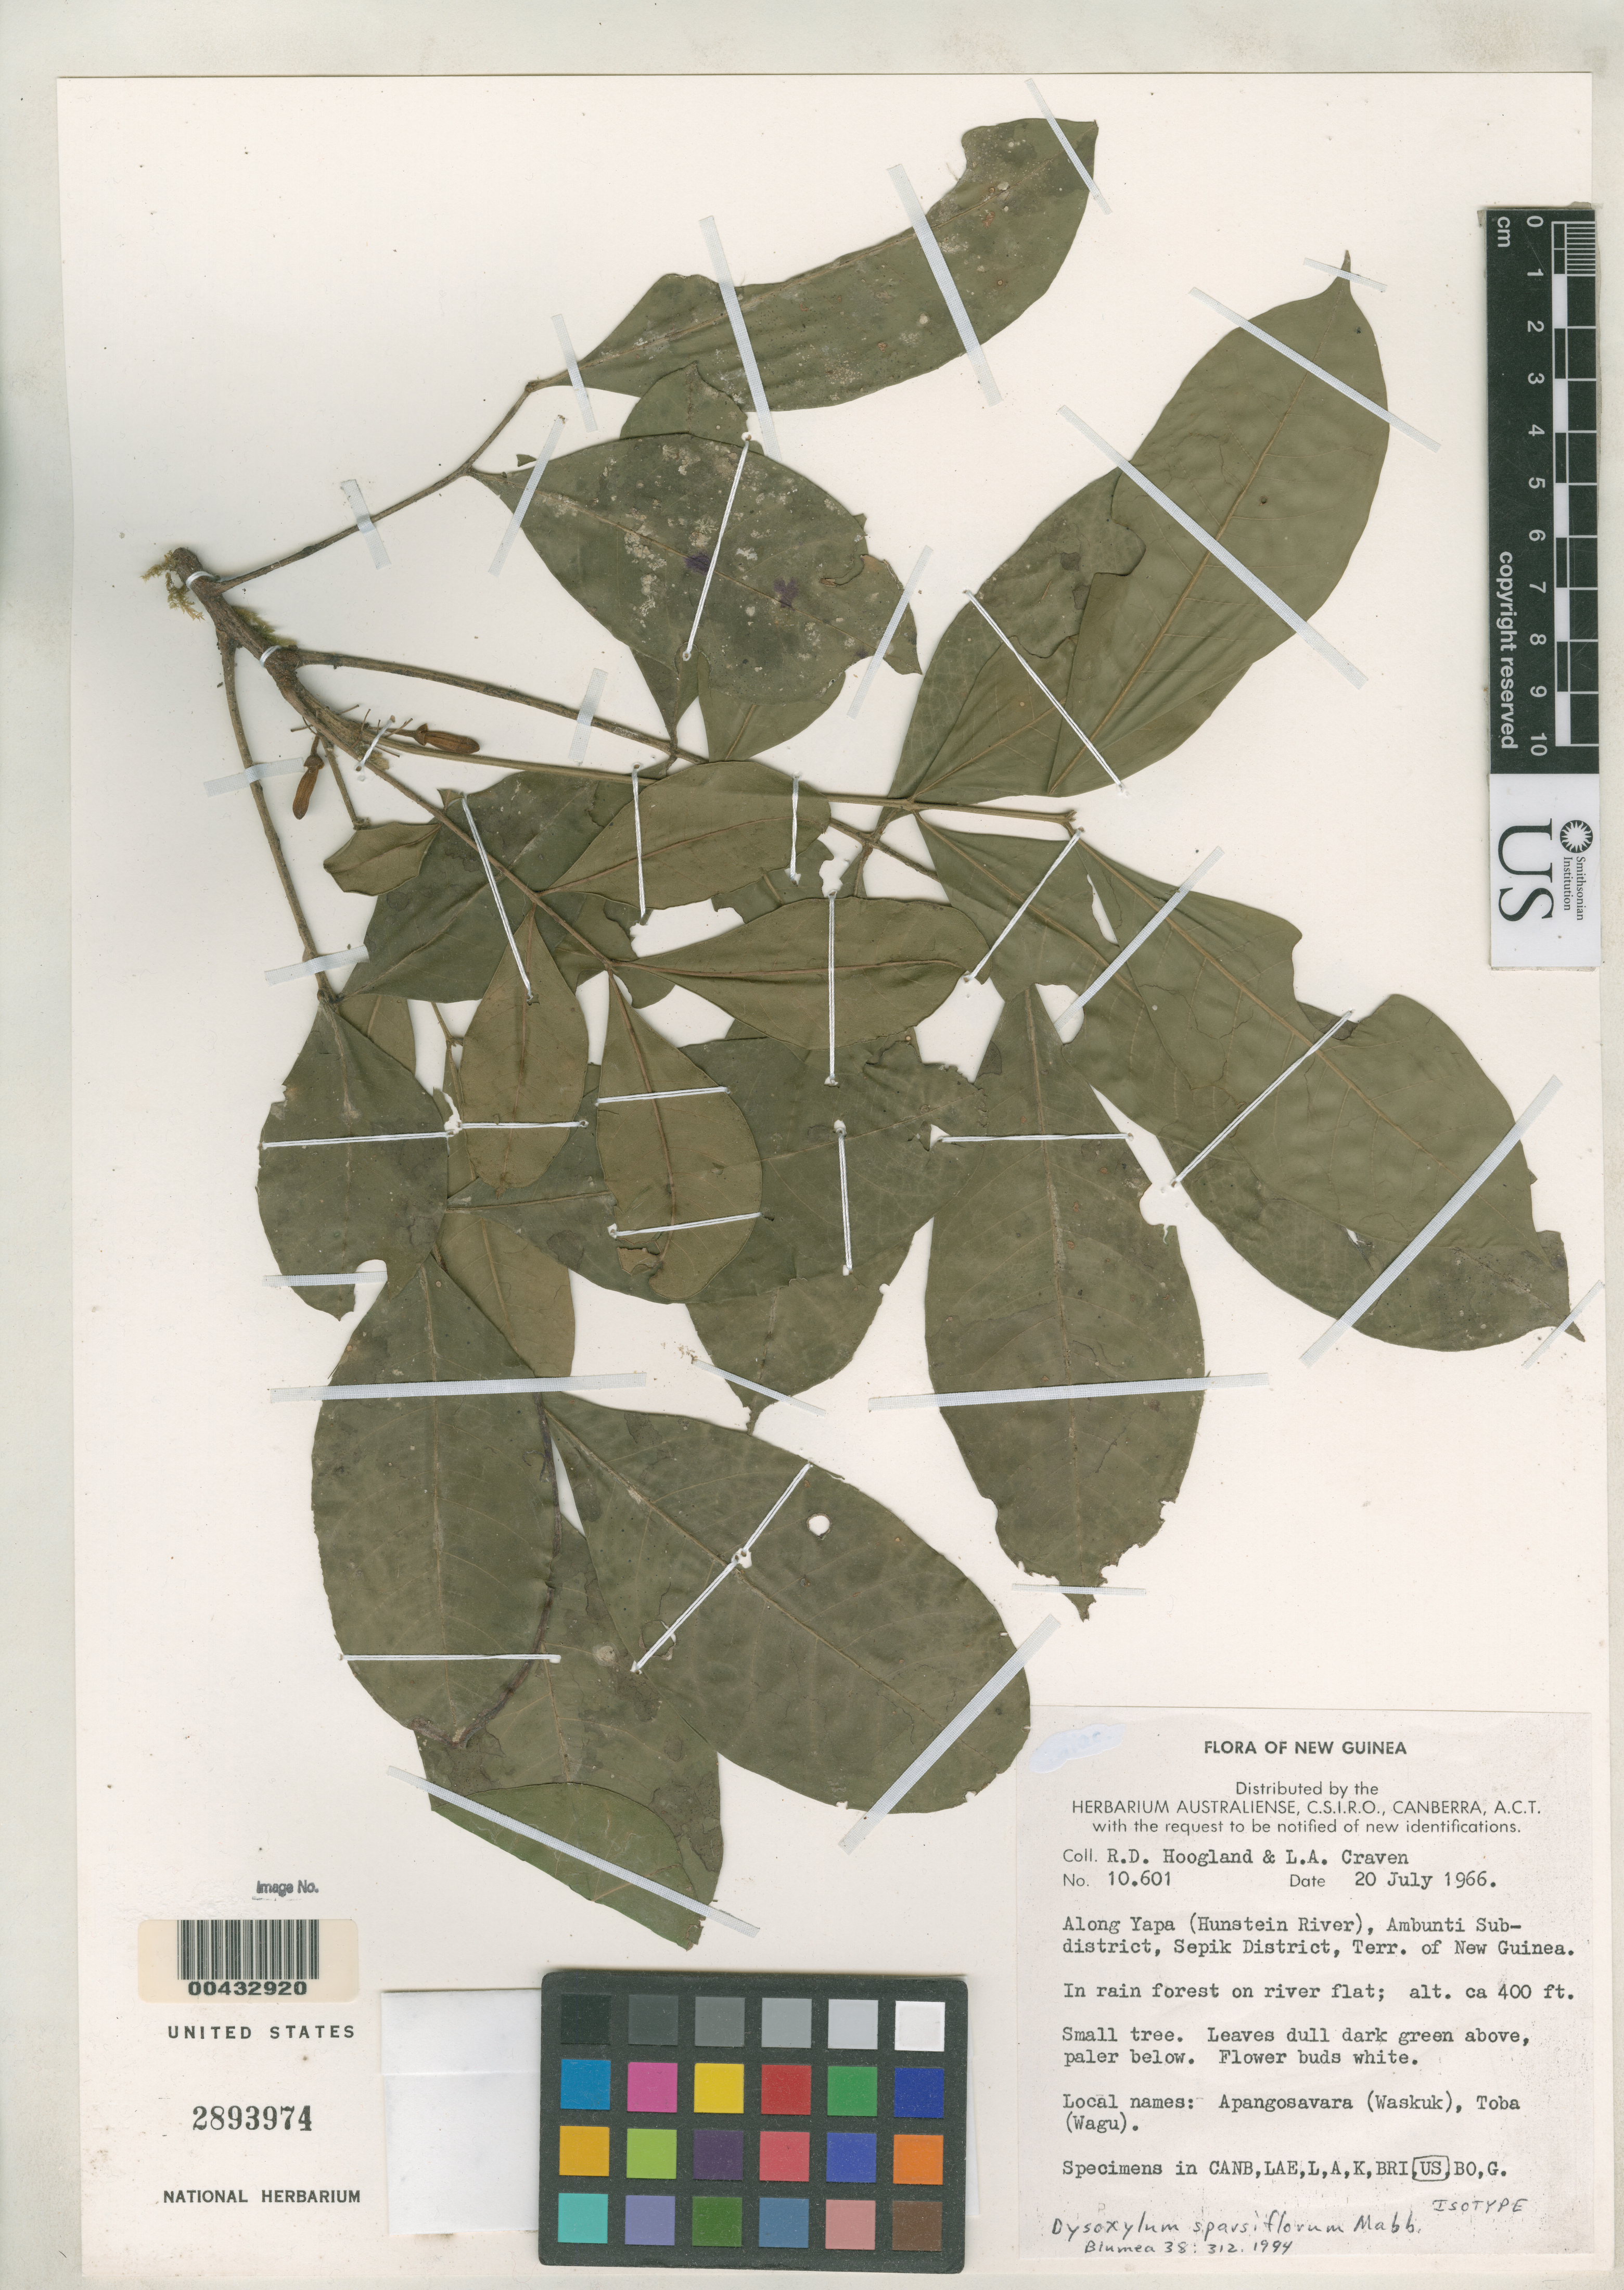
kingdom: Plantae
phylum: Tracheophyta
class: Magnoliopsida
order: Sapindales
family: Meliaceae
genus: Dysoxylum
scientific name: Dysoxylum sparsiflorum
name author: Mabb.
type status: Isotype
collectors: R. D. Hoogland & L. A. Craven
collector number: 10601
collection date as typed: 20 Jul 1966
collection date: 1966-07-20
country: Papua New Guinea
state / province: Sepik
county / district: Ambunti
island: New Guinea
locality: Along Yapa (Hunstein) River.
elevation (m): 122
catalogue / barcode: US 2893974